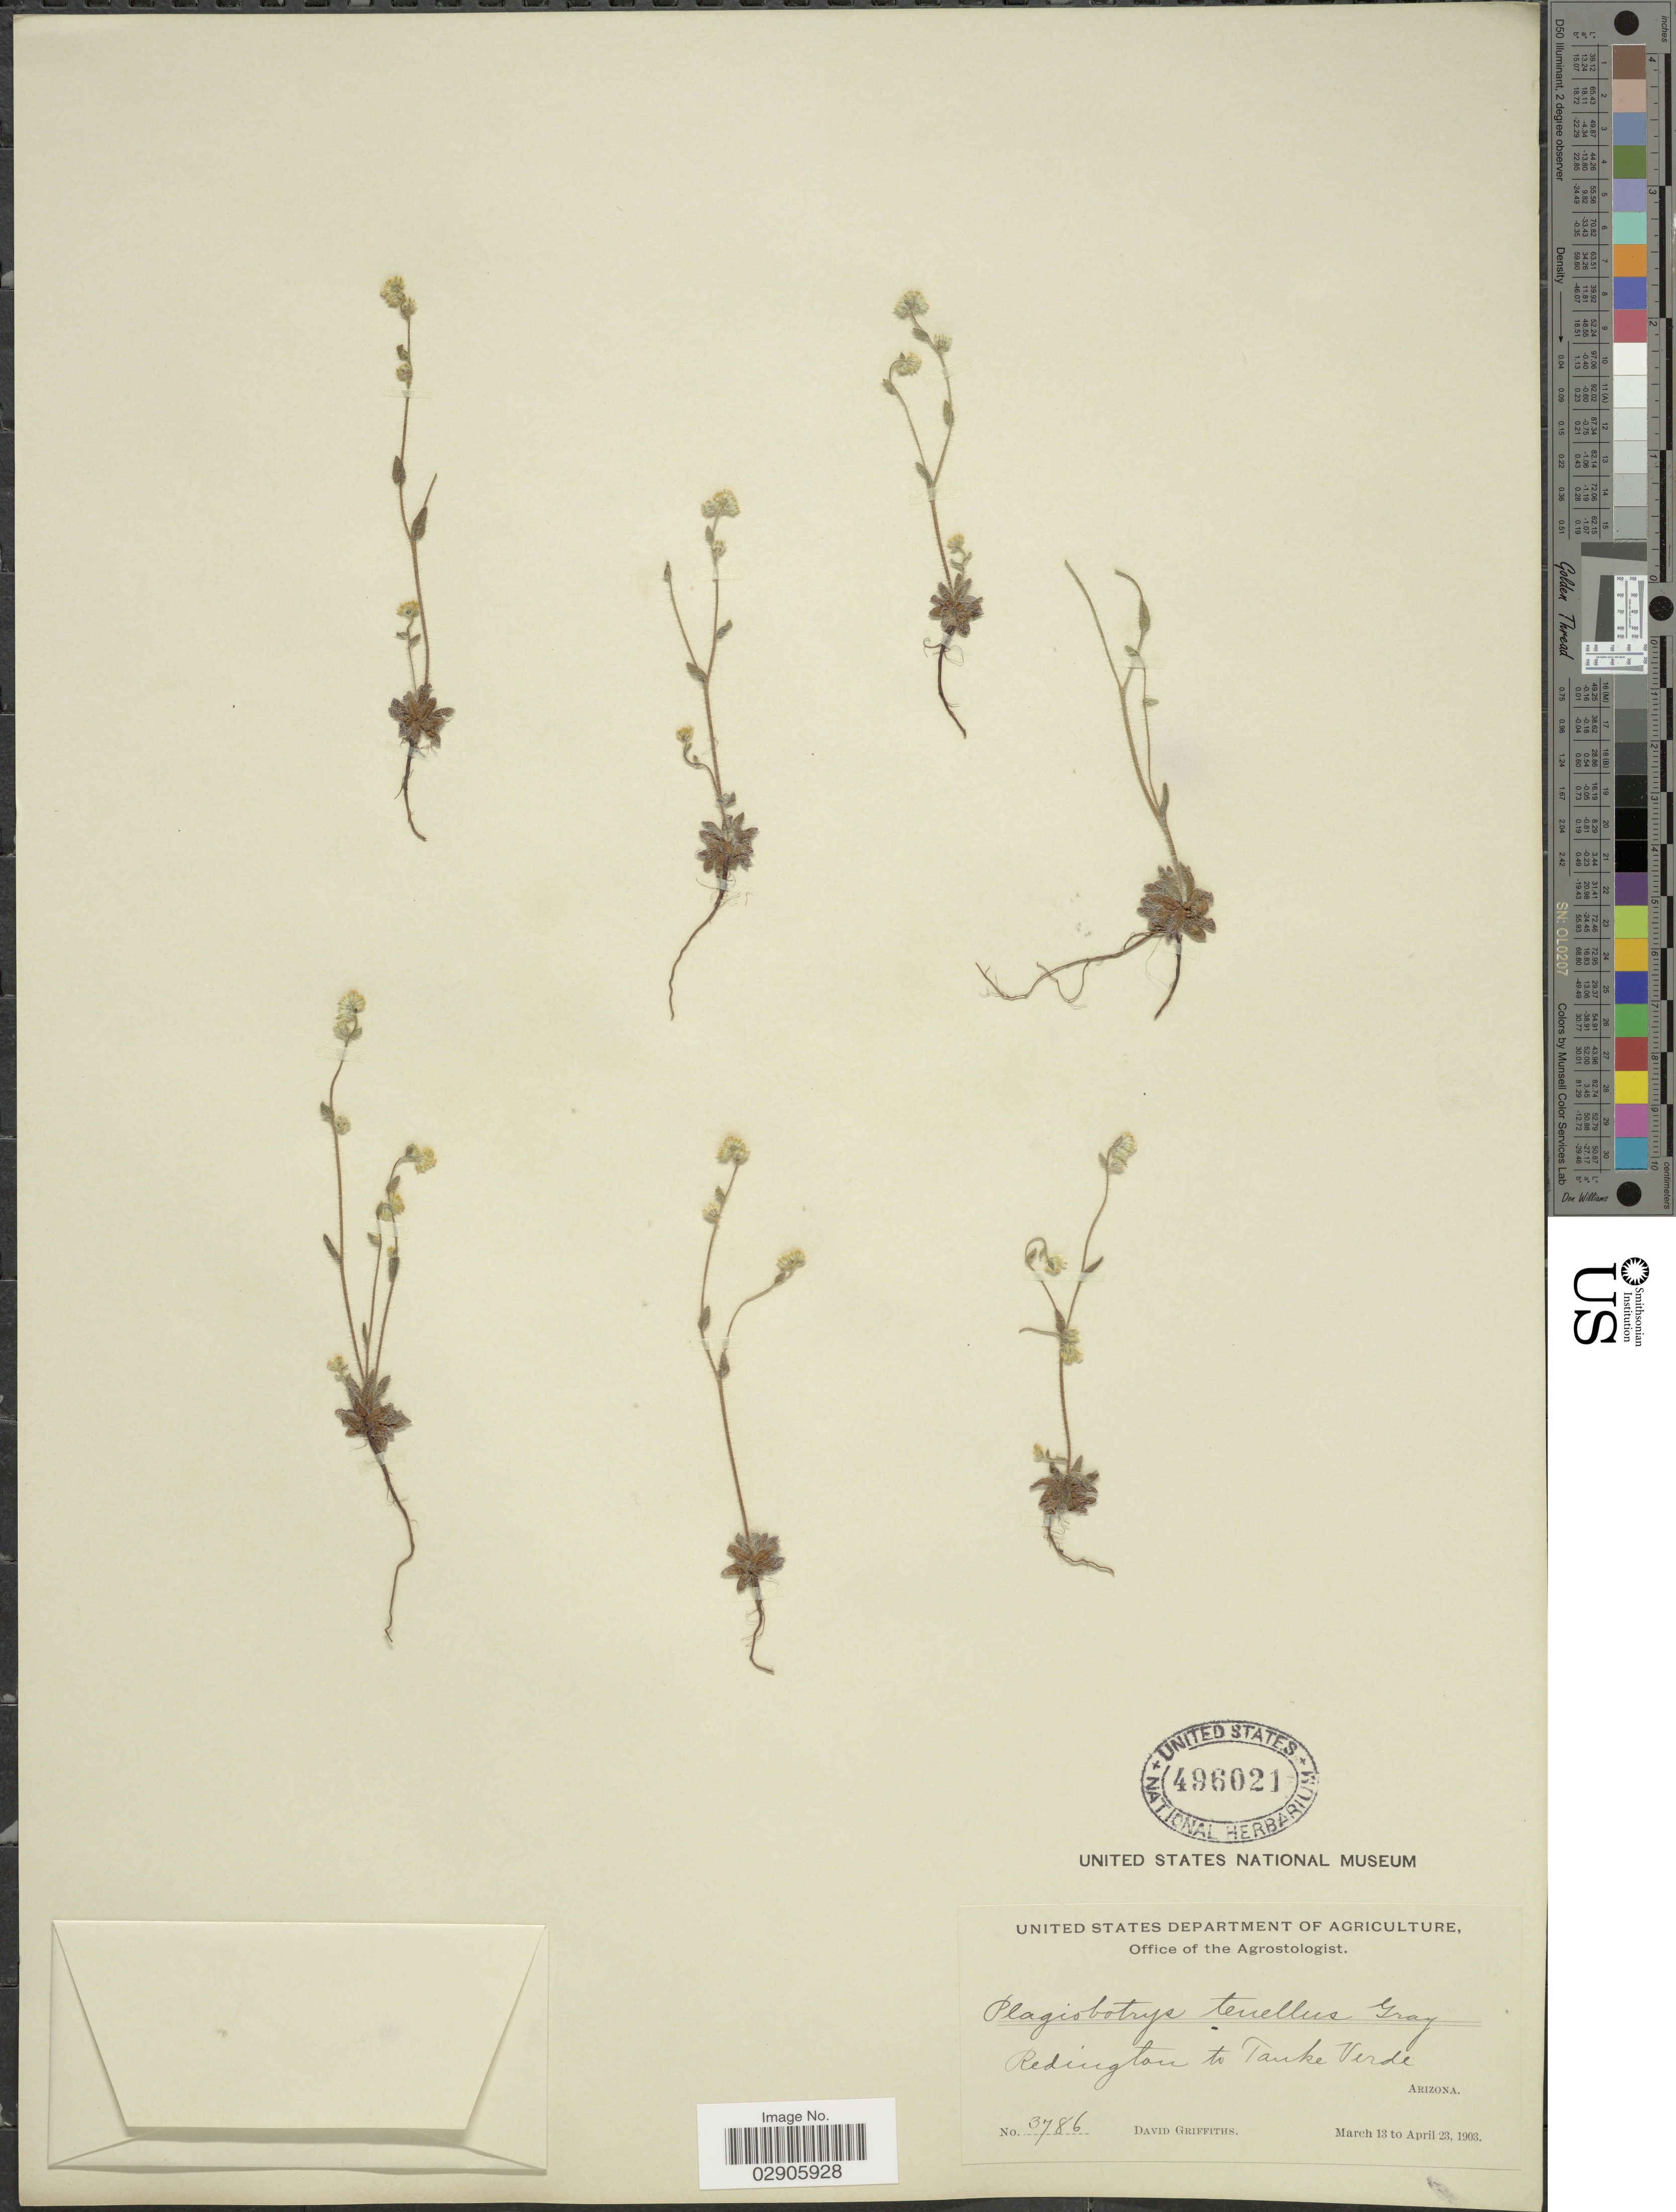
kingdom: Plantae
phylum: Tracheophyta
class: Magnoliopsida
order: Boraginales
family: Boraginaceae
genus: Plagiobothrys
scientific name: Plagiobothrys tenellus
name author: (Nutt.) A. Gray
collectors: D. Griffiths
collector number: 3786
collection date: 1903-03-13/1903-04-23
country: United States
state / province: Arizona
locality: Redington to Tanke Verde.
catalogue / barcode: US 496021